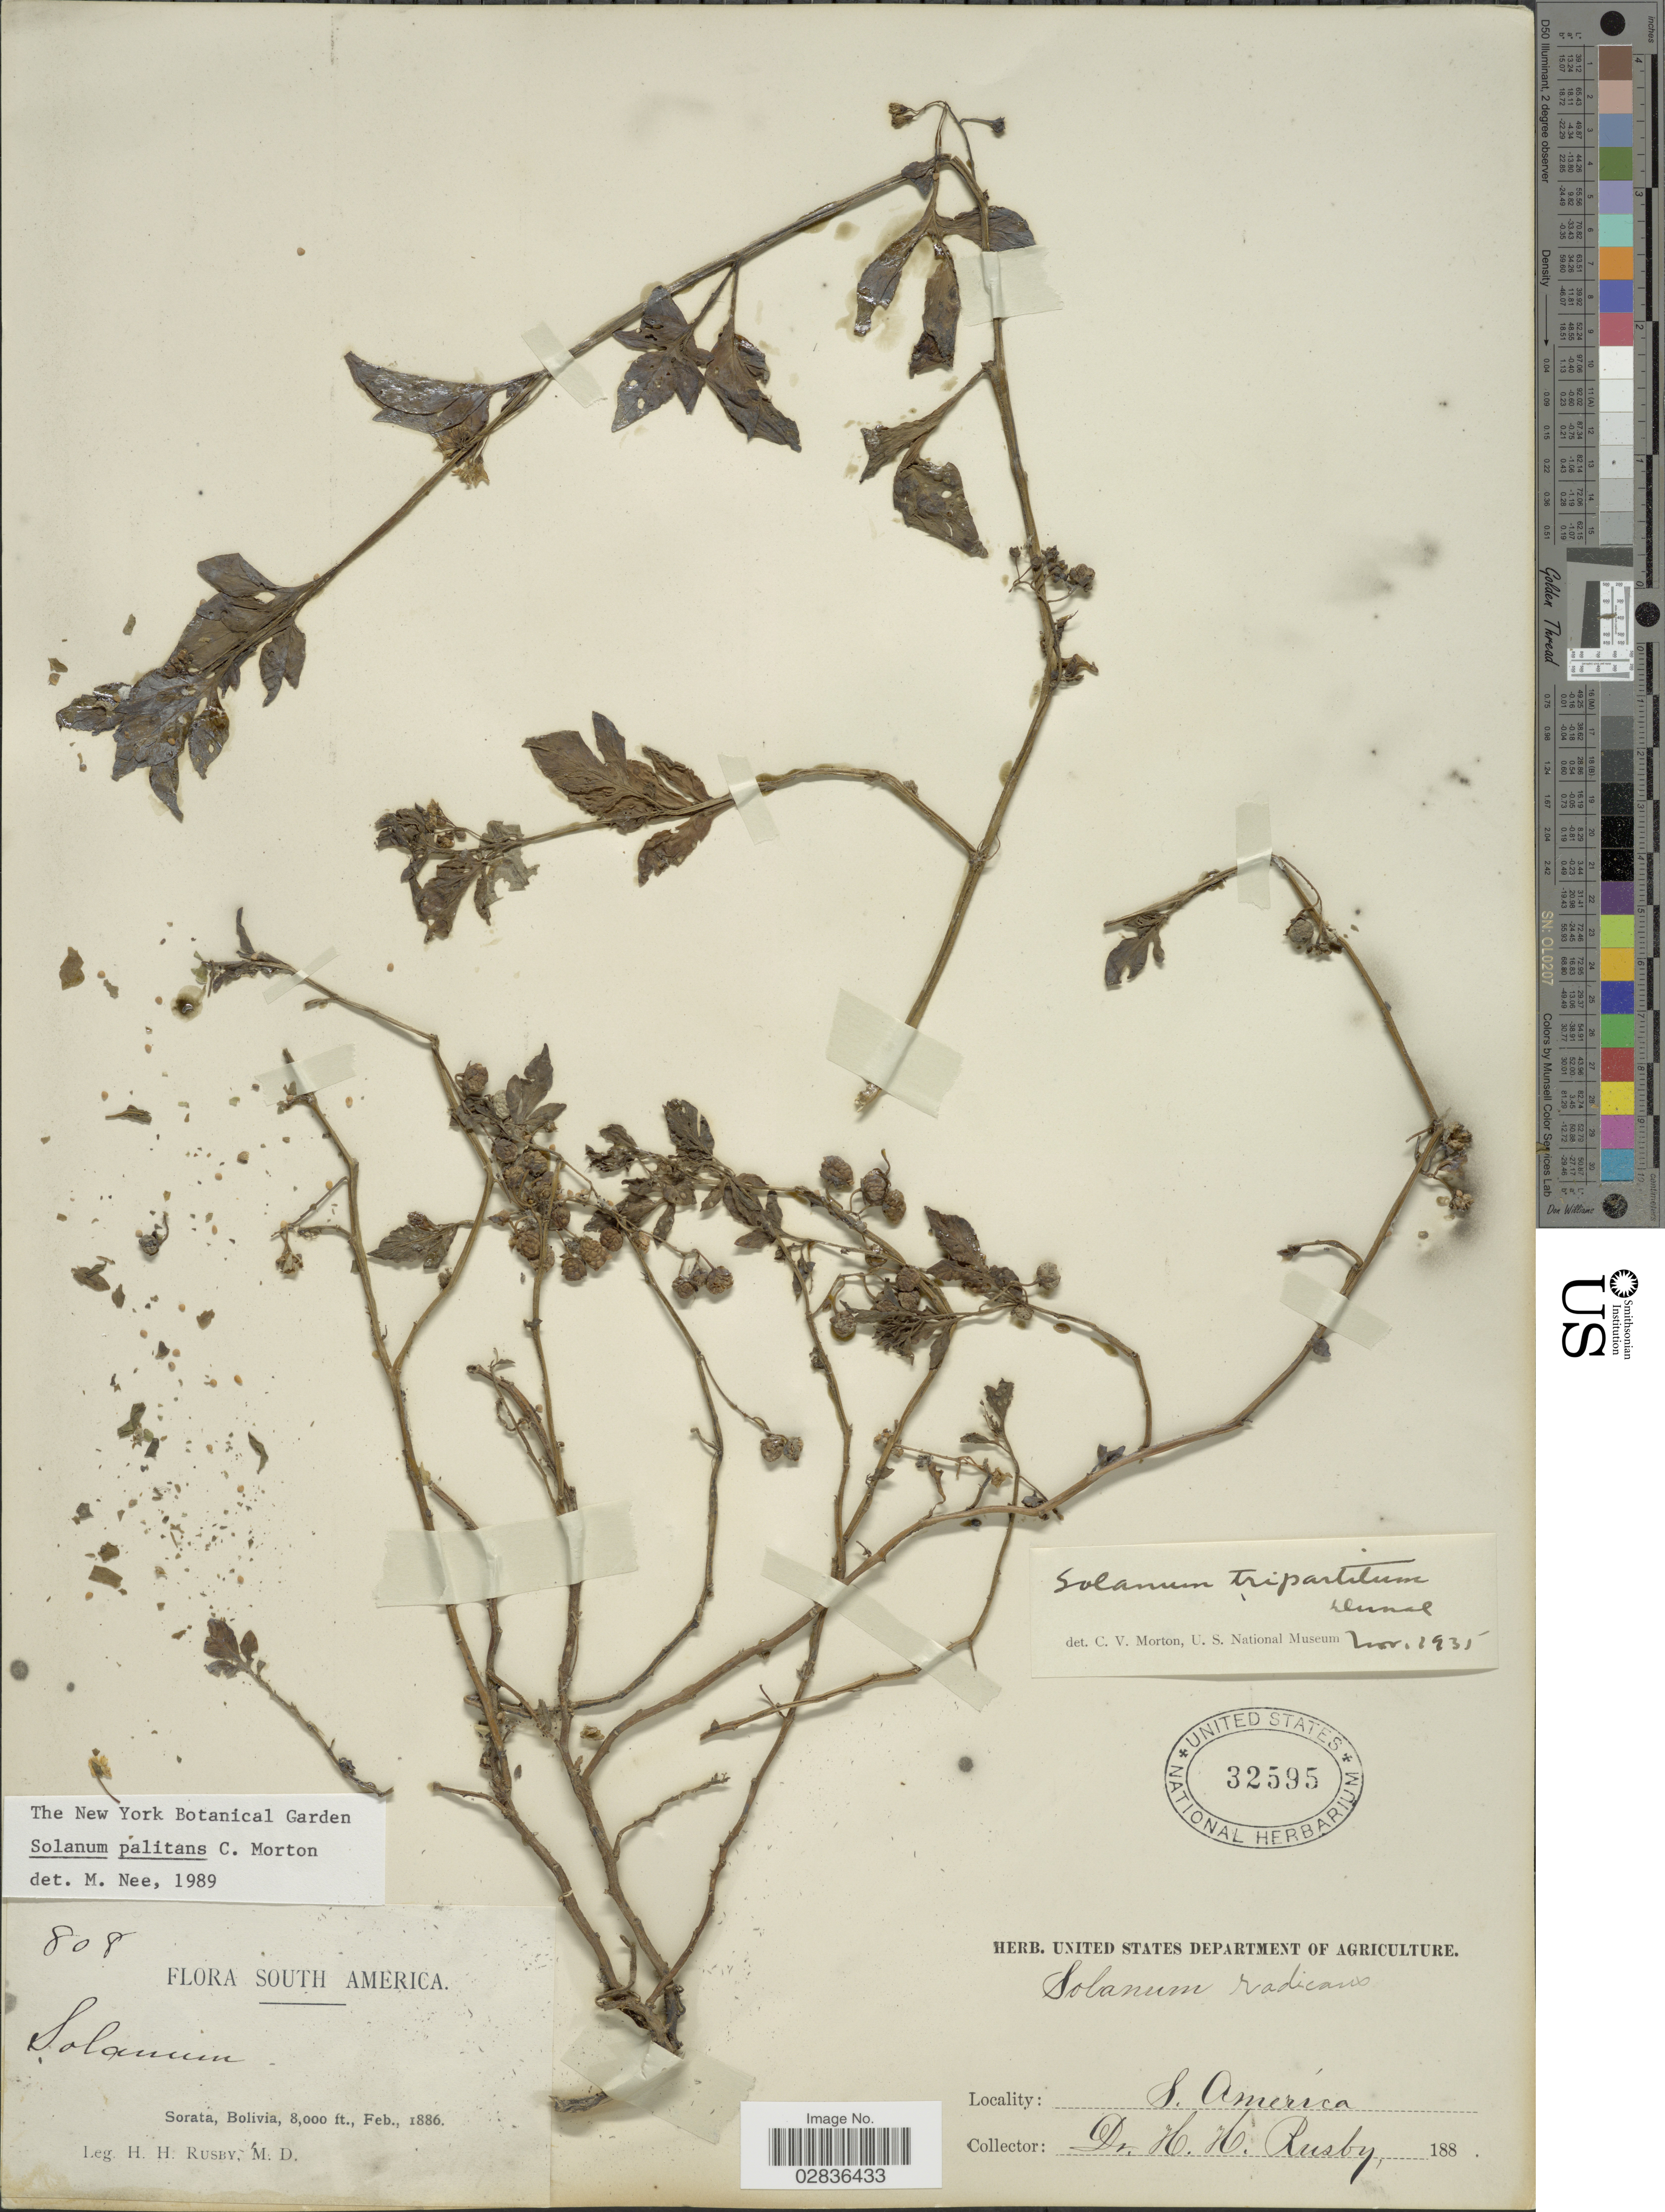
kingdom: Plantae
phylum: Tracheophyta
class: Magnoliopsida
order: Solanales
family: Solanaceae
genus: Solanum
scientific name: Solanum palitans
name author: C.V. Morton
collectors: H. H. Rusby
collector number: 808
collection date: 1886-02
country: Bolivia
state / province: La Páz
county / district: Larecaja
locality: Sorata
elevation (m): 2438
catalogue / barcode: US 32595